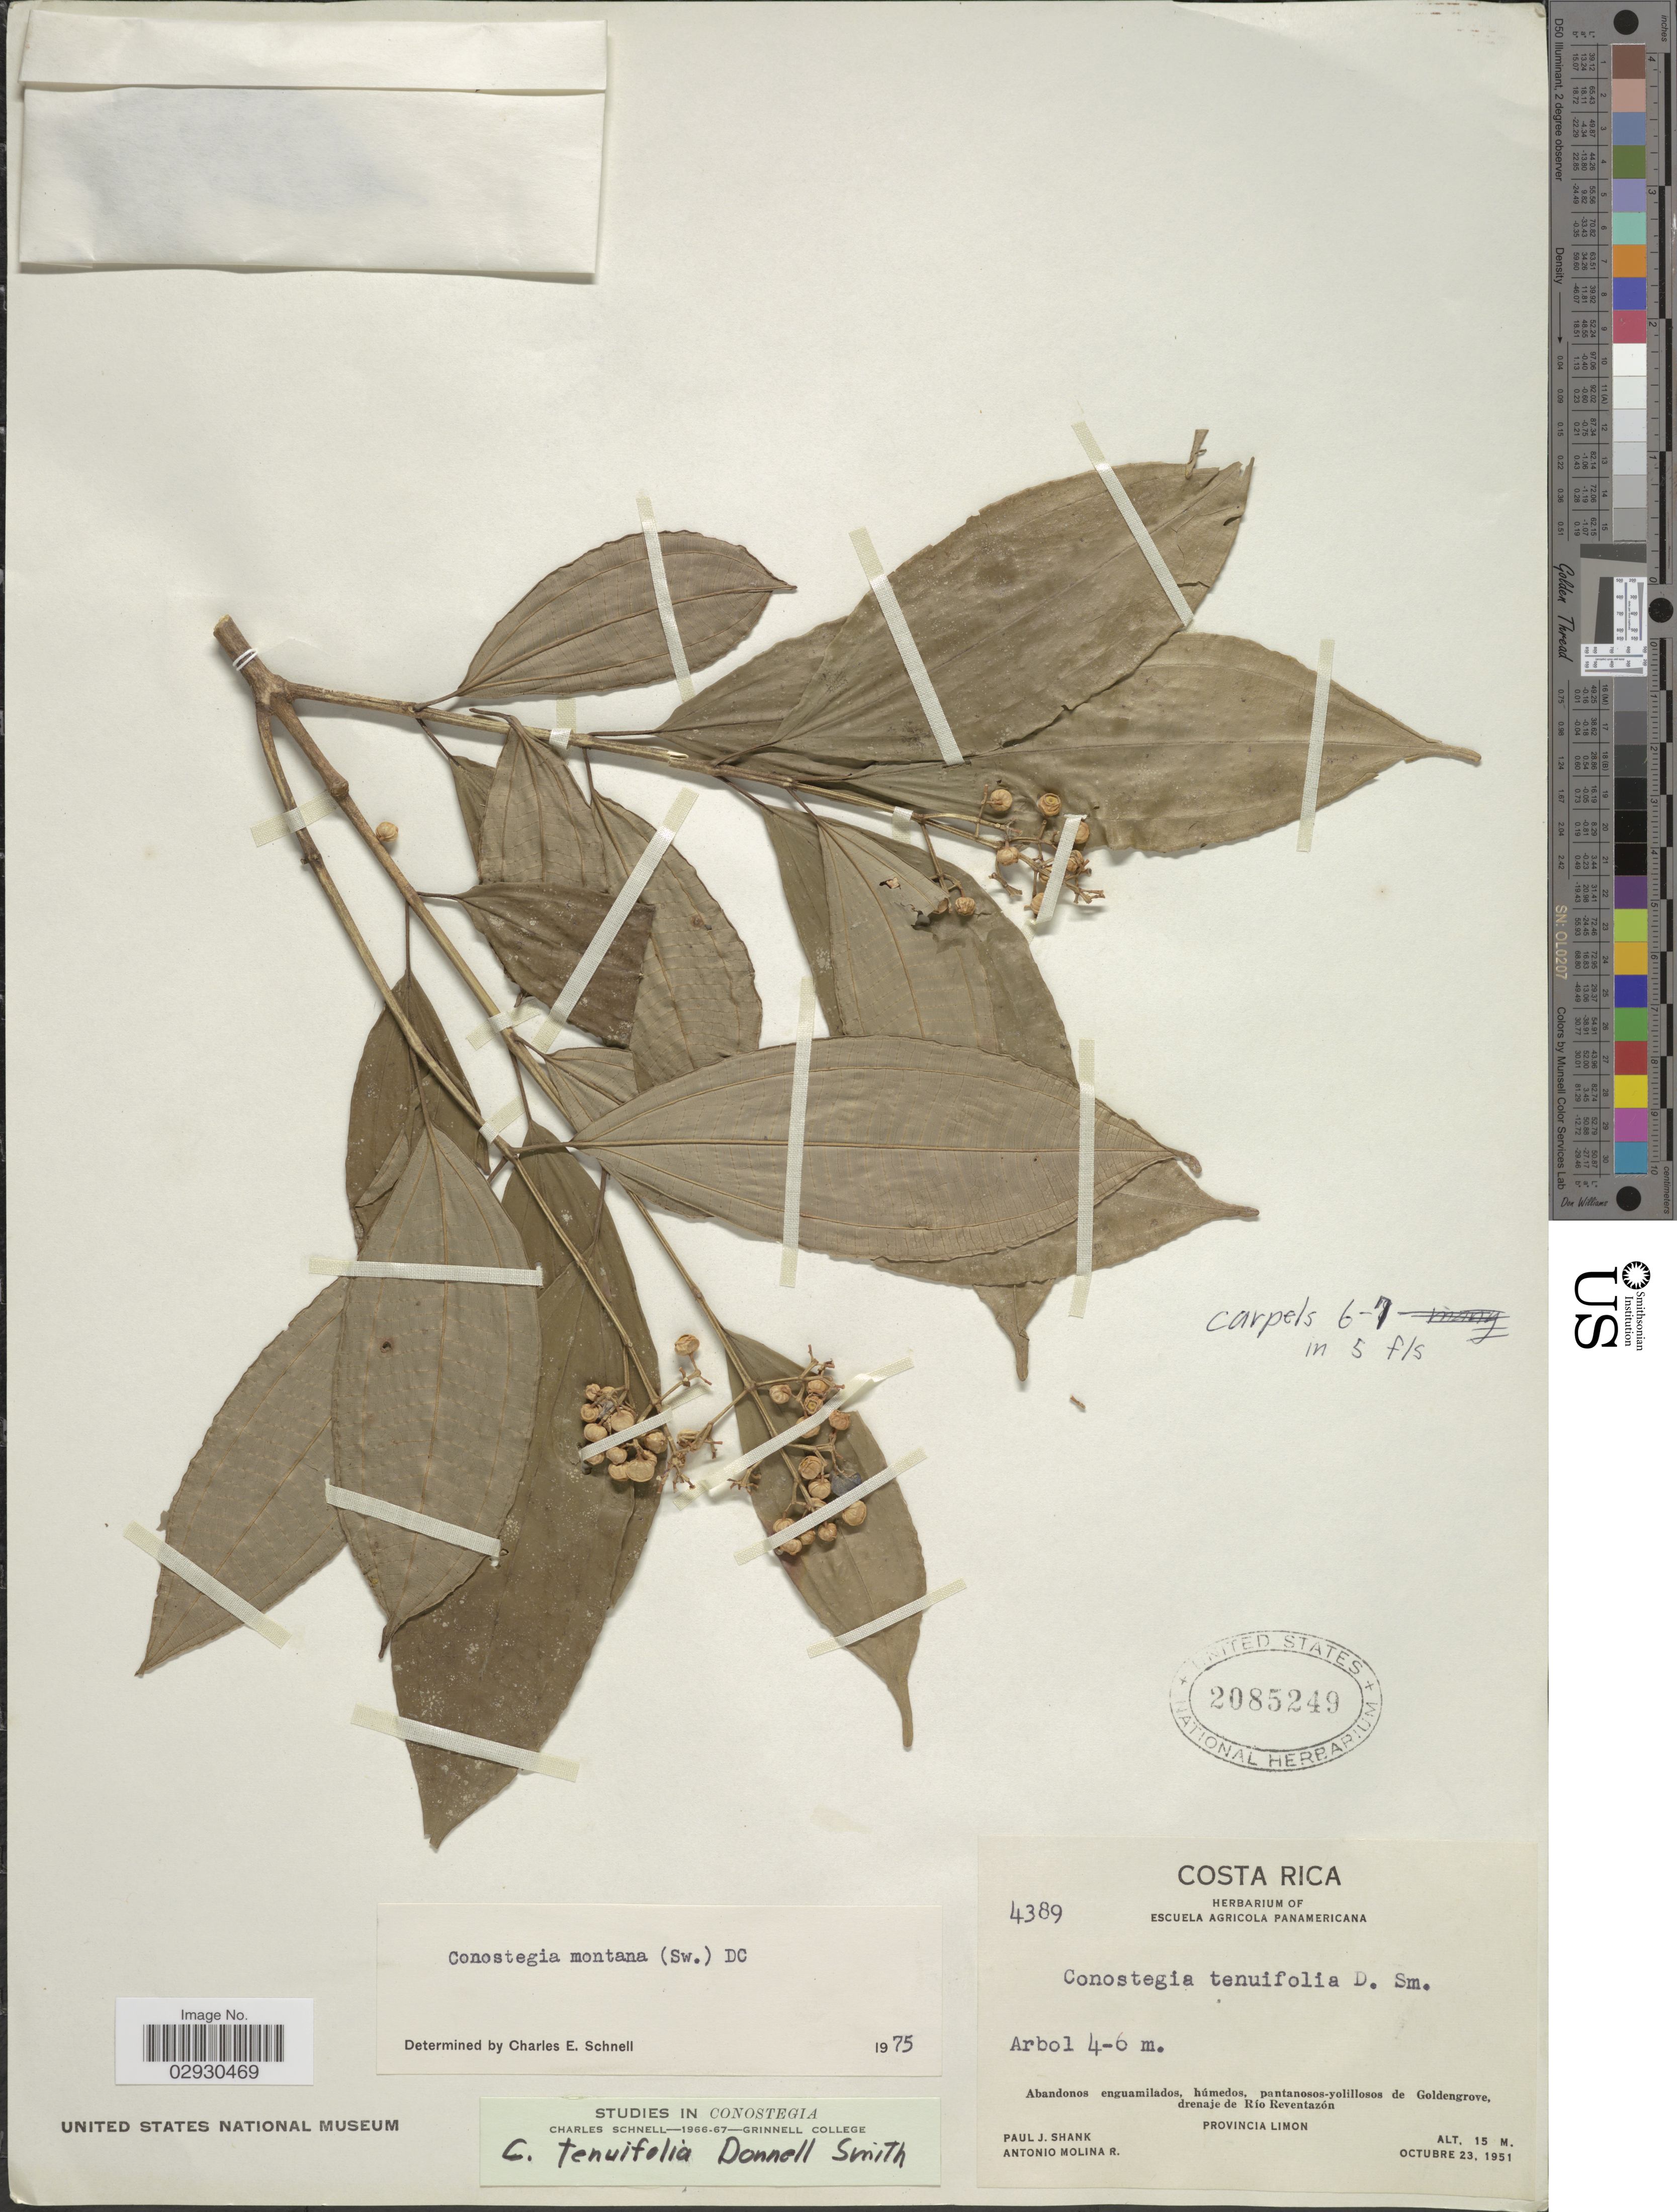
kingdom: Plantae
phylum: Tracheophyta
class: Magnoliopsida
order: Myrtales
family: Melastomataceae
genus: Conostegia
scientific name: Conostegia montana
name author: (Sw.) D. Don ex DC.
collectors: P. J. Shank & A. Molina R.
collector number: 4389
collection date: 1951-10-23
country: Costa Rica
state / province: Limón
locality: Abandonos enguamilados, húmedos, pantanosos-yolilosos de Goldengrove, drenaje de Río Reventazón.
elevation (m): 15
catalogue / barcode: US 2085249